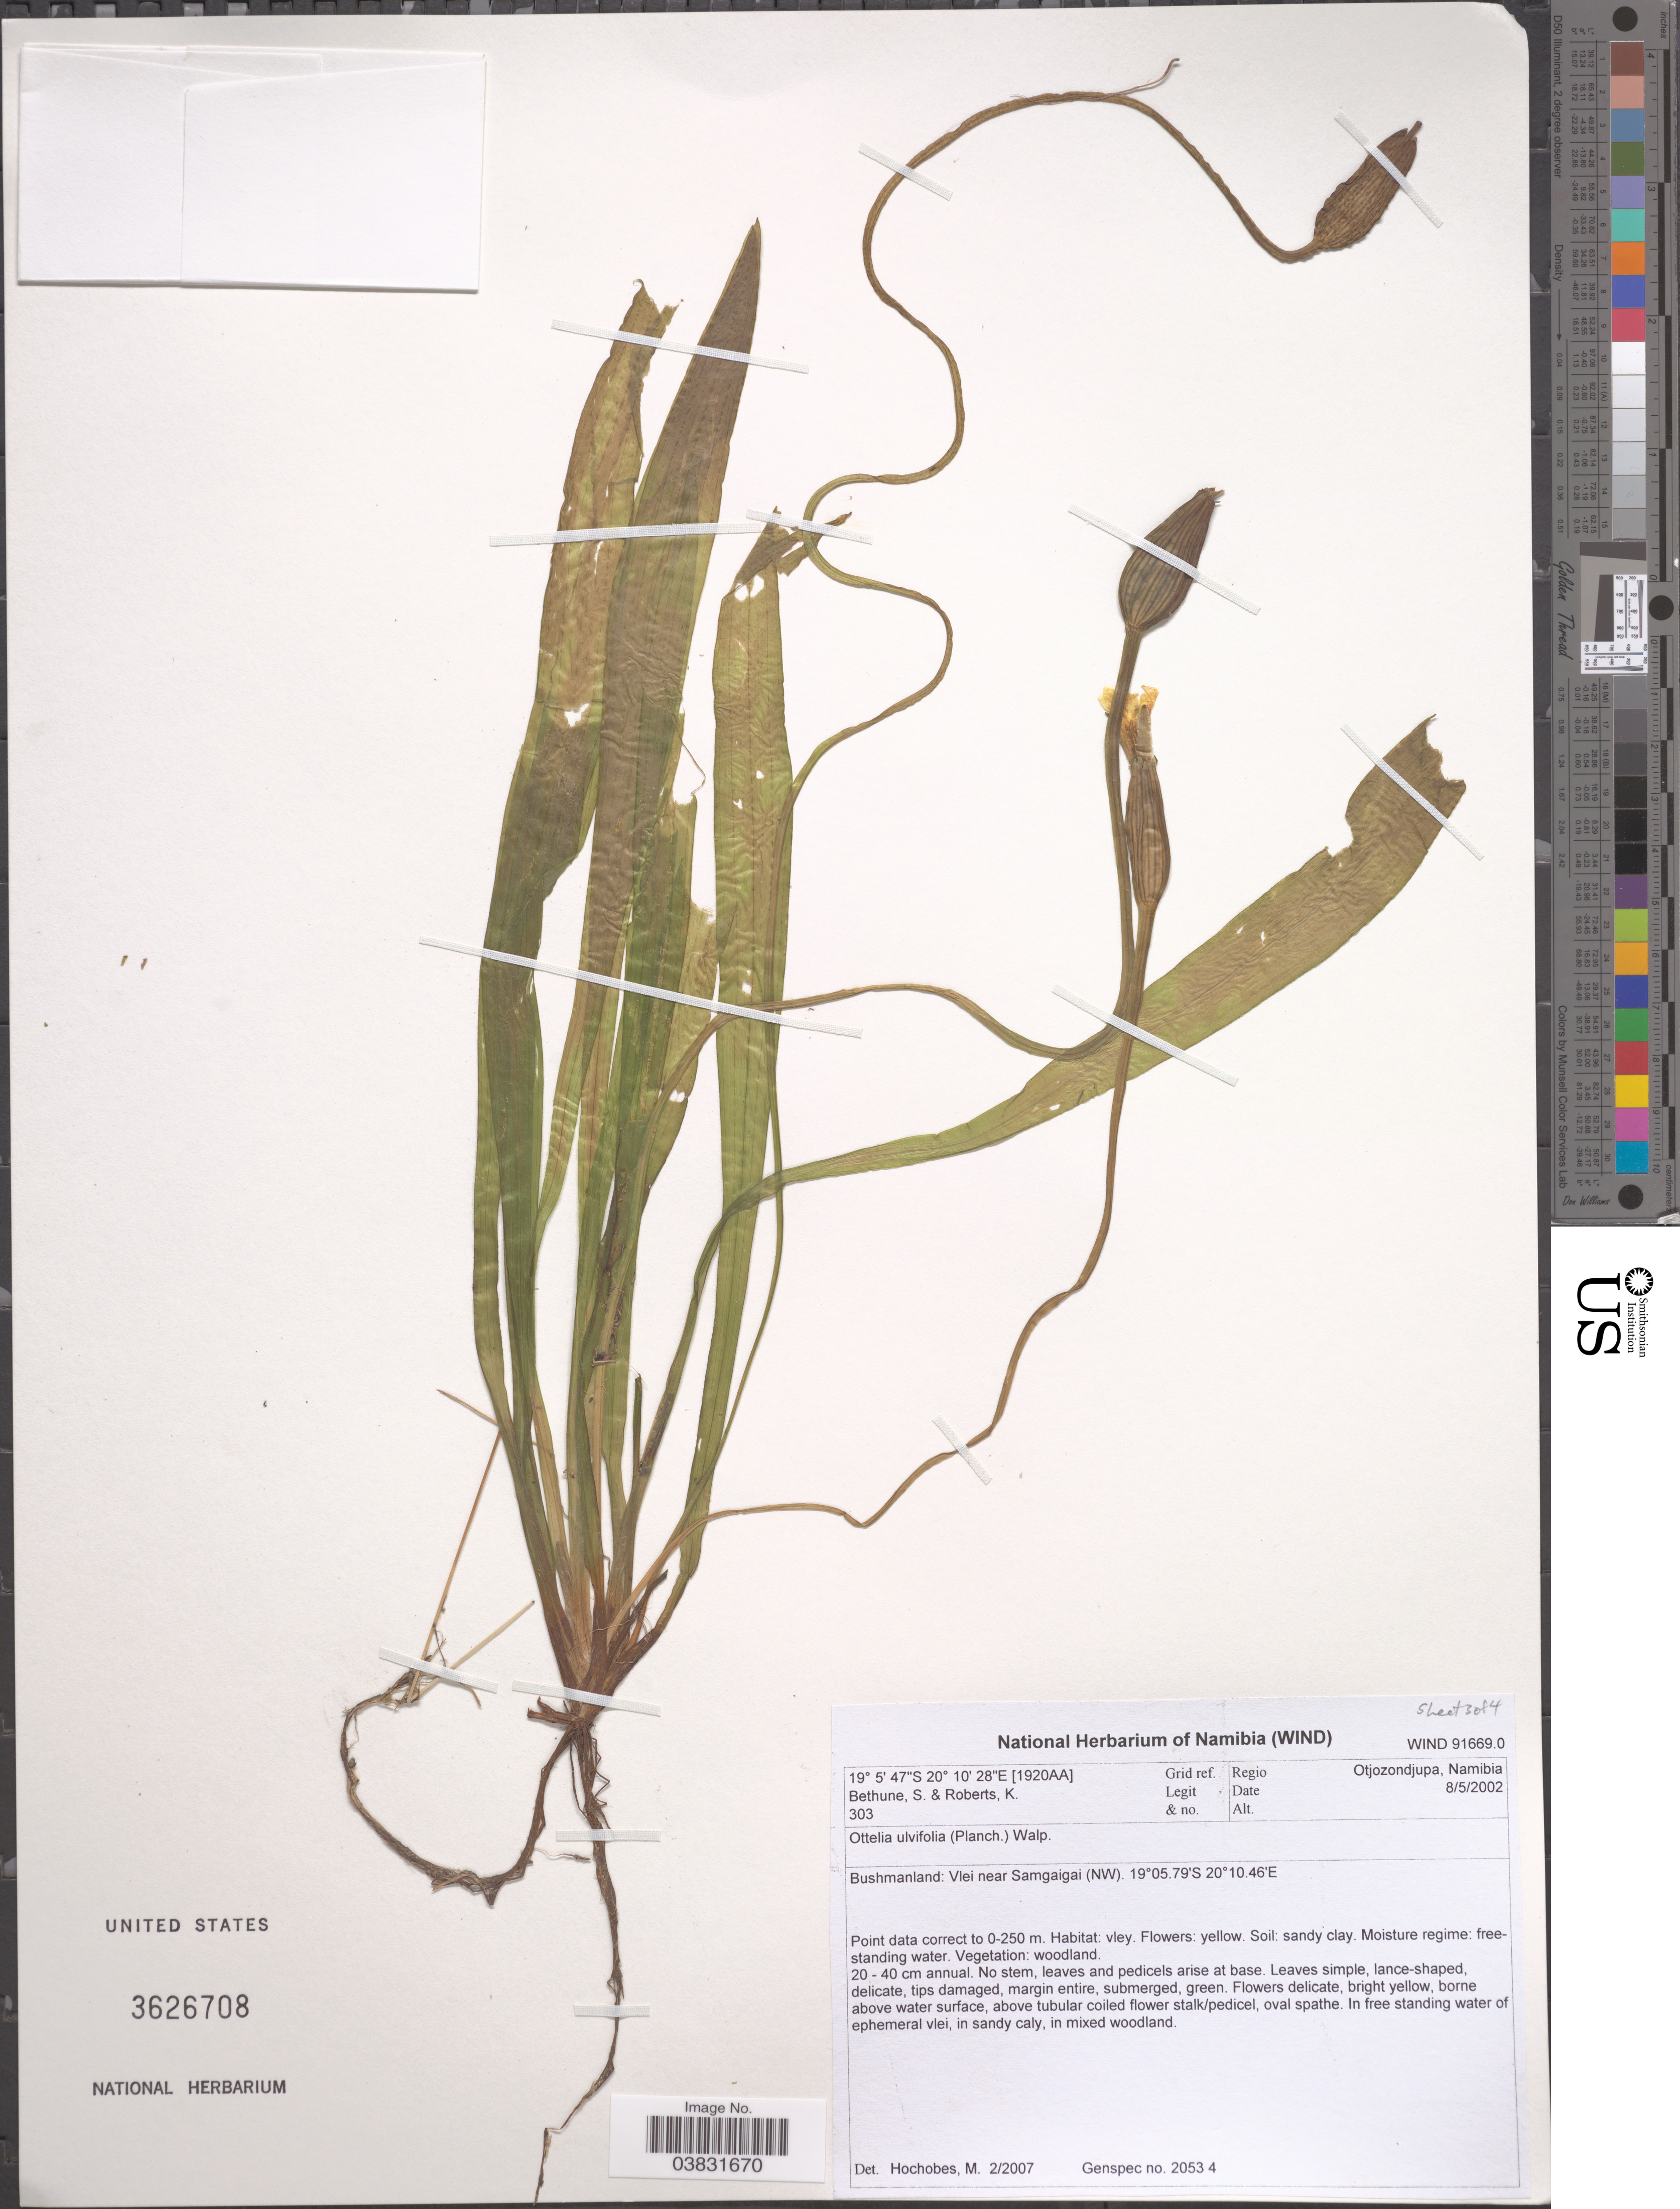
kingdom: Plantae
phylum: Tracheophyta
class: Liliopsida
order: Alismatales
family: Hydrocharitaceae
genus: Ottelia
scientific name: Ottelia ulvifolia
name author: Walp.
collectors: S. Bethune & K. Roberts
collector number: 303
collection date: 2002-05-08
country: Namibia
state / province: Otjozondjupa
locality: [1920AA] Grid ref. Regio Otjozondjupa, Namibia. Bushmanland: Vlei near Samgaigai (NW).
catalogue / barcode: US 3626708